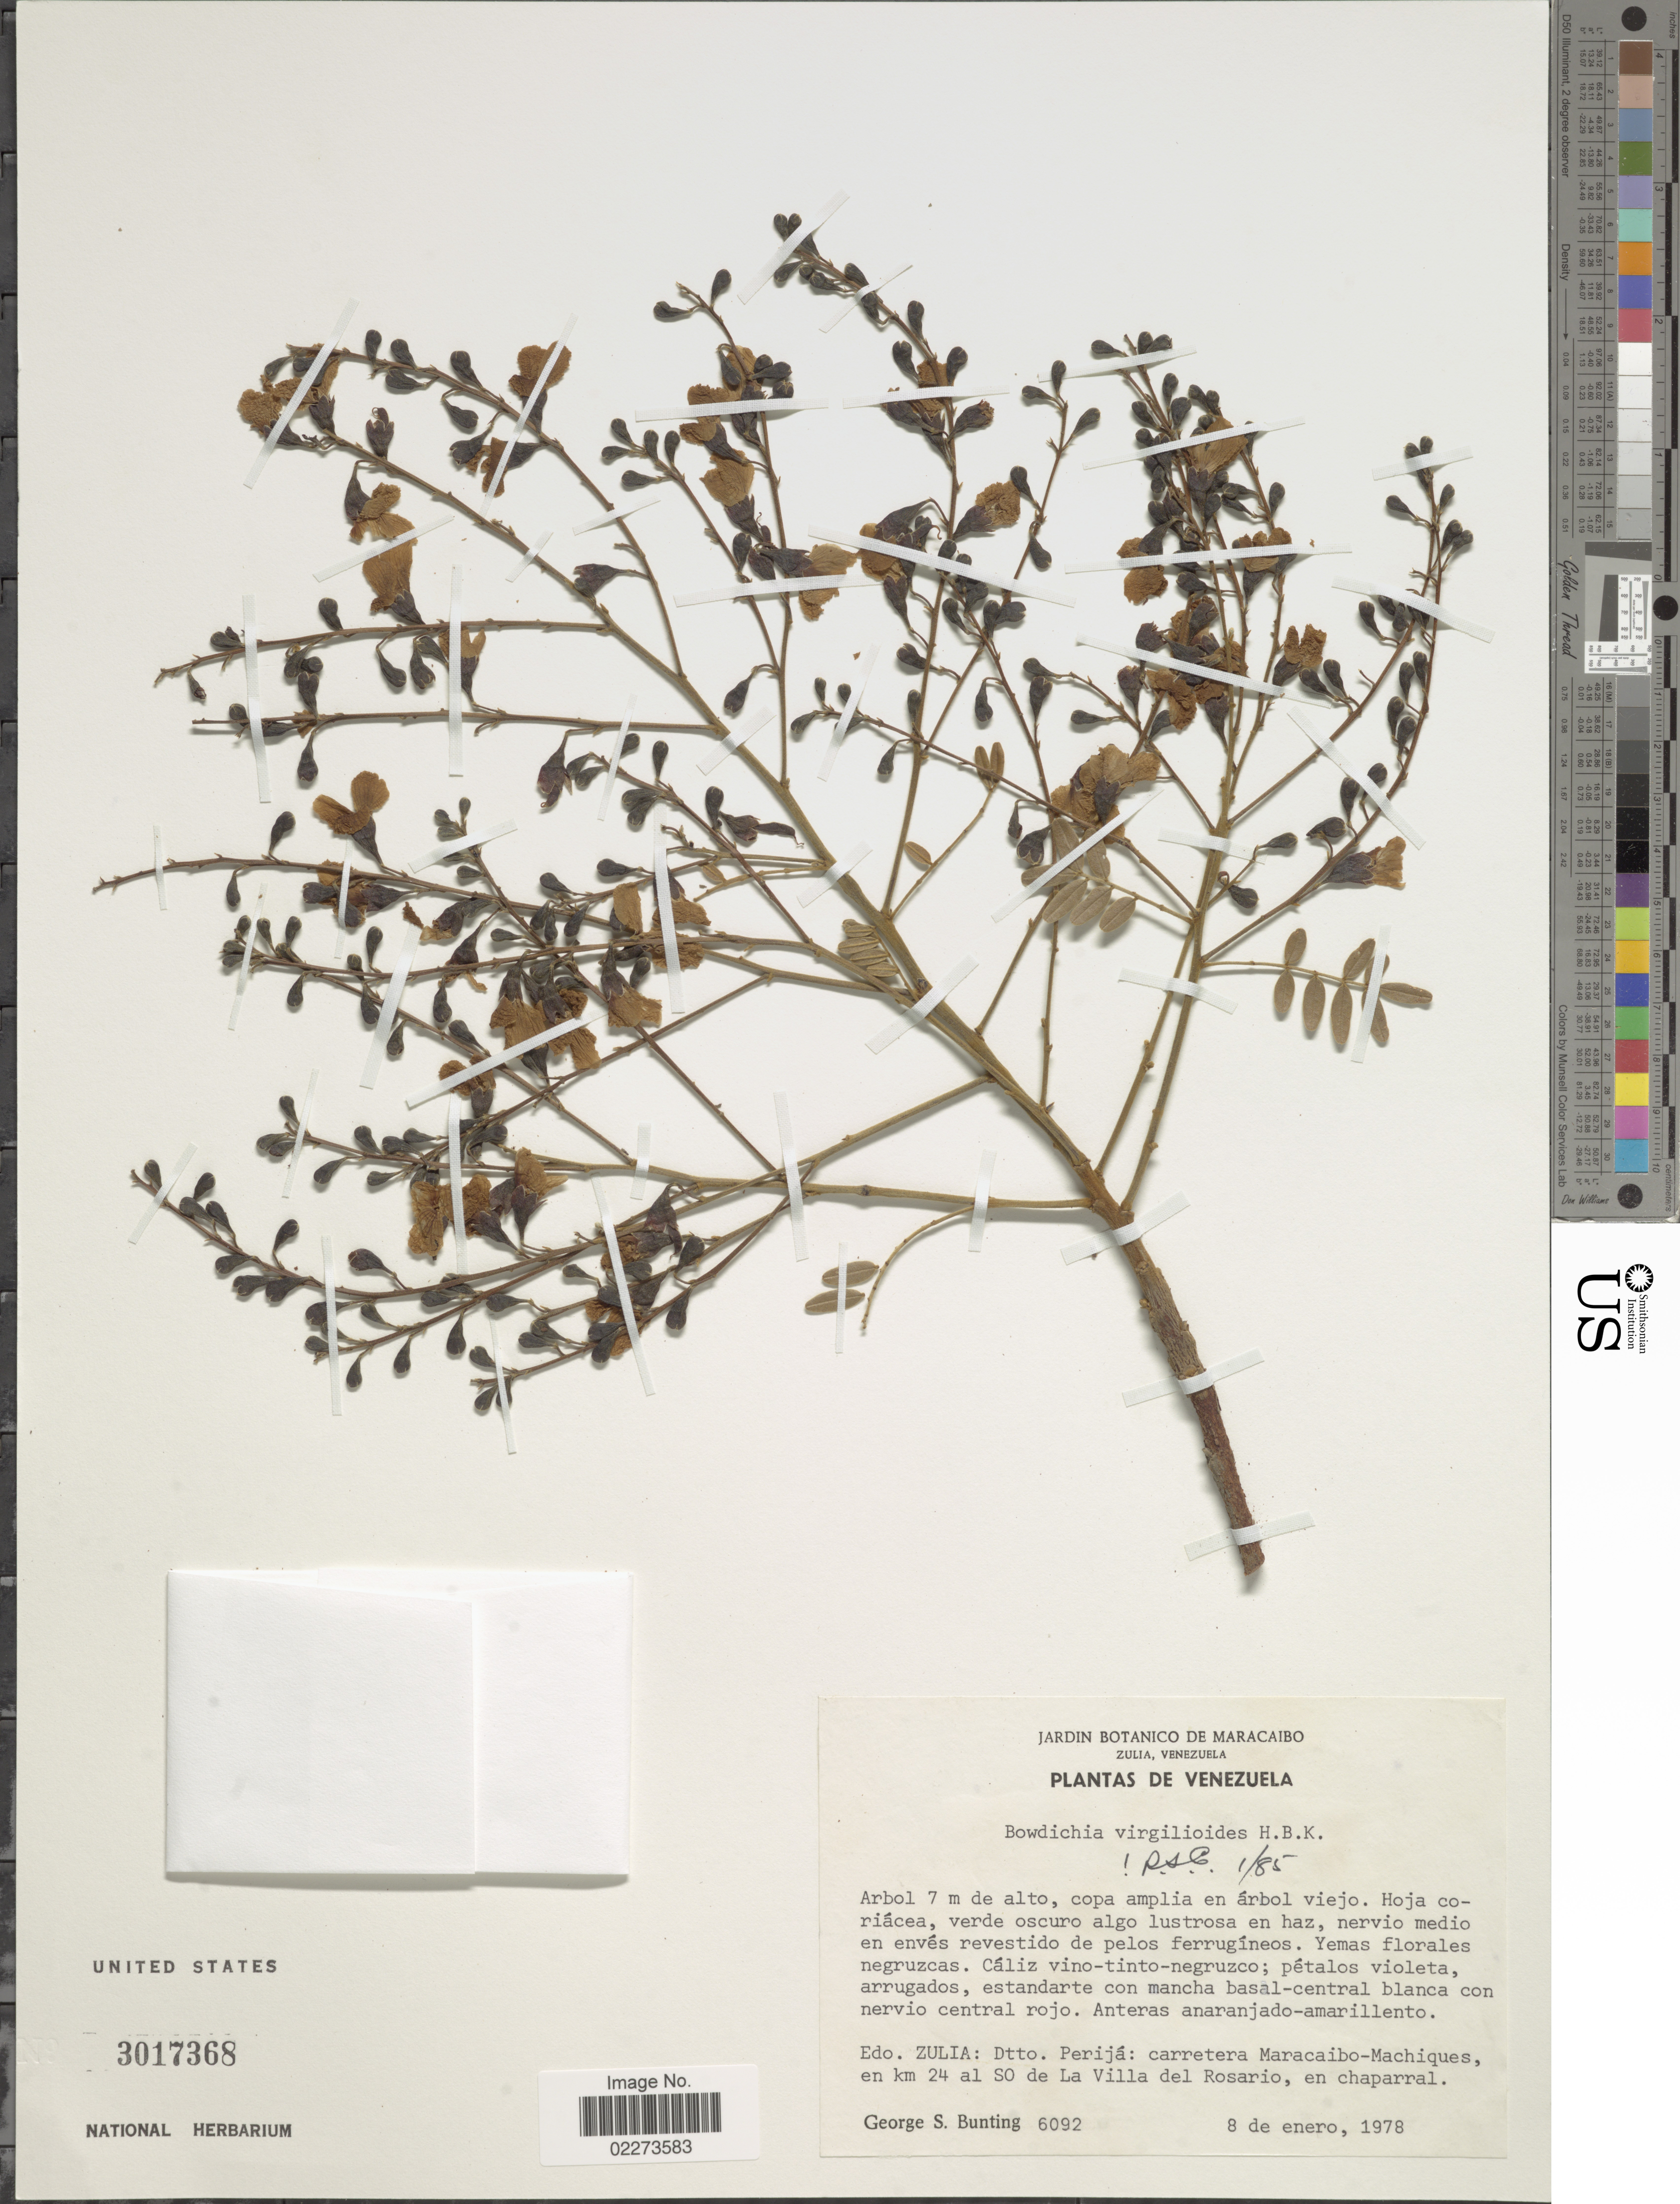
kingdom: Plantae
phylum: Tracheophyta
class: Magnoliopsida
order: Fabales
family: Fabaceae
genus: Bowdichia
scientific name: Bowdichia virgilioides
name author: Kunth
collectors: G. S. Bunting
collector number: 6092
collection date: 1978-01-08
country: Venezuela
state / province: Zulia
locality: Dtto. Perija: Carretera Maracaibo-Machiques, en km 24 al SO de La Villa del Rosario, en chaparral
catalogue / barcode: US 3017368